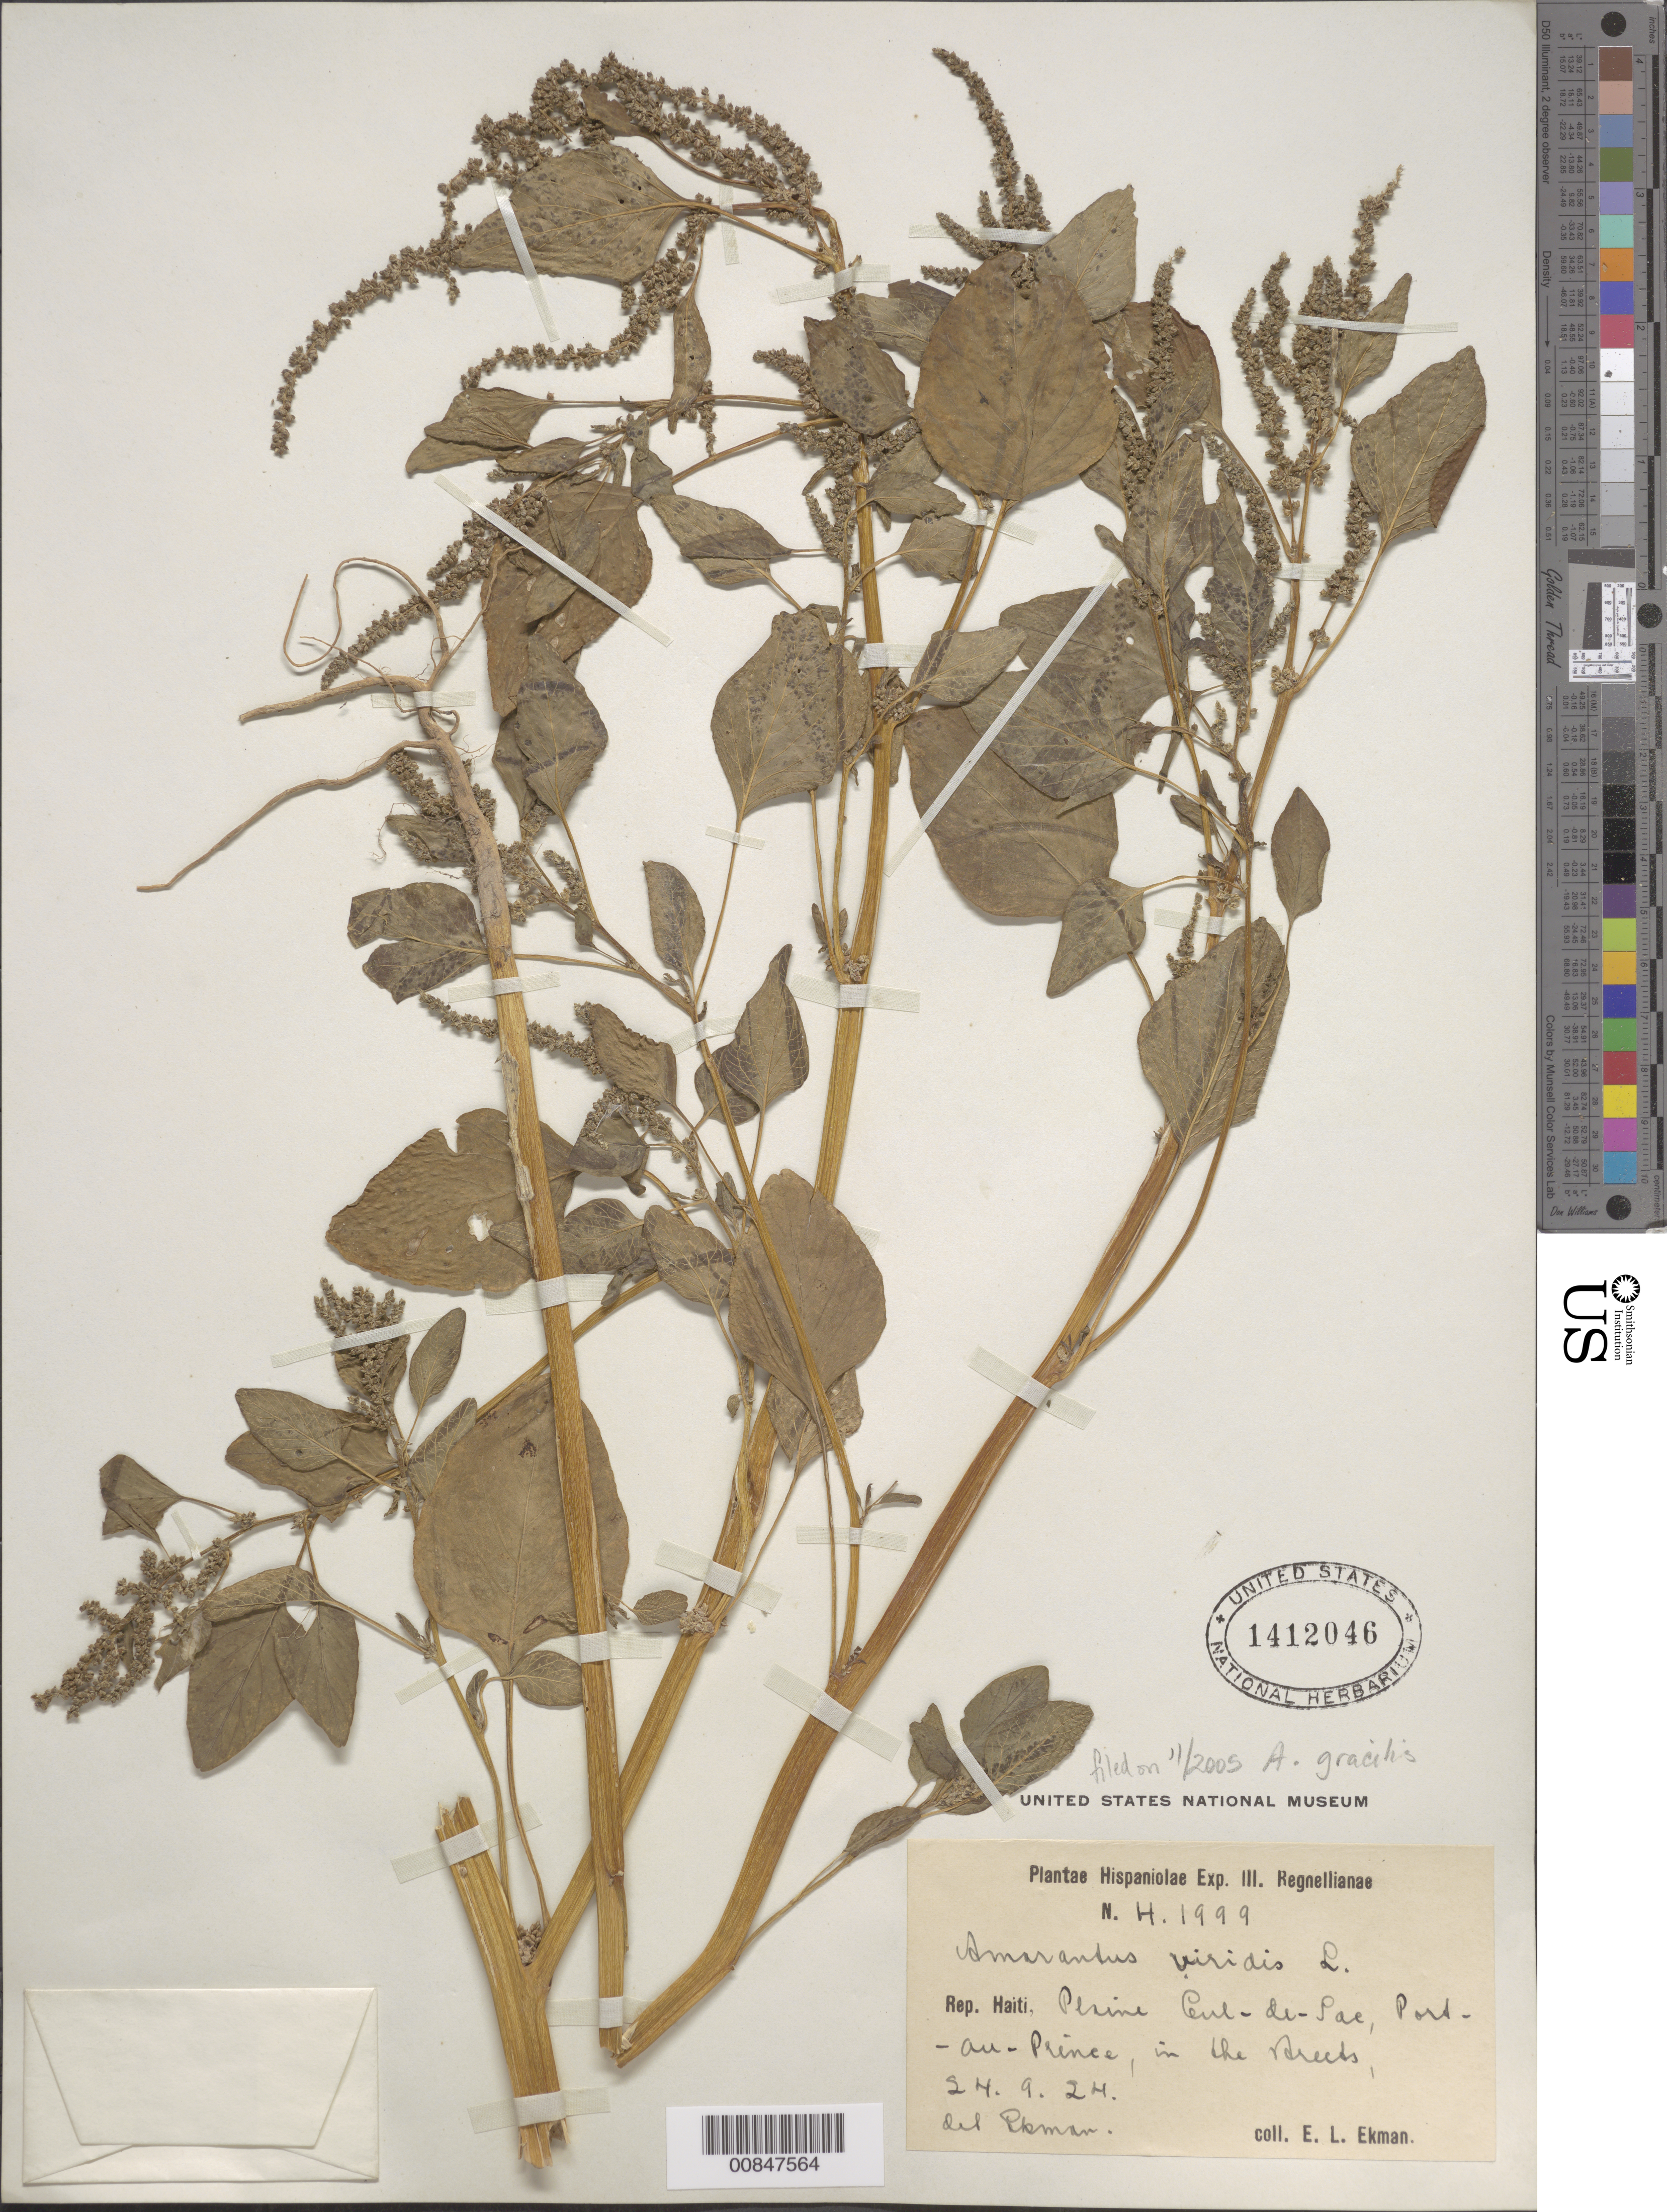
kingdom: Plantae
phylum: Tracheophyta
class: Magnoliopsida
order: Caryophyllales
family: Amaranthaceae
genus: Amaranthus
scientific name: Amaranthus viridis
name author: L.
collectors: E. L. Ekman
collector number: H 1999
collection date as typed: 24 Sep 1924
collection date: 1924-09-24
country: Haiti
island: Hispaniola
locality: Plaine Cul-de-Sac, Port-au-Prince.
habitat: In the streets.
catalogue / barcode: US 1412046